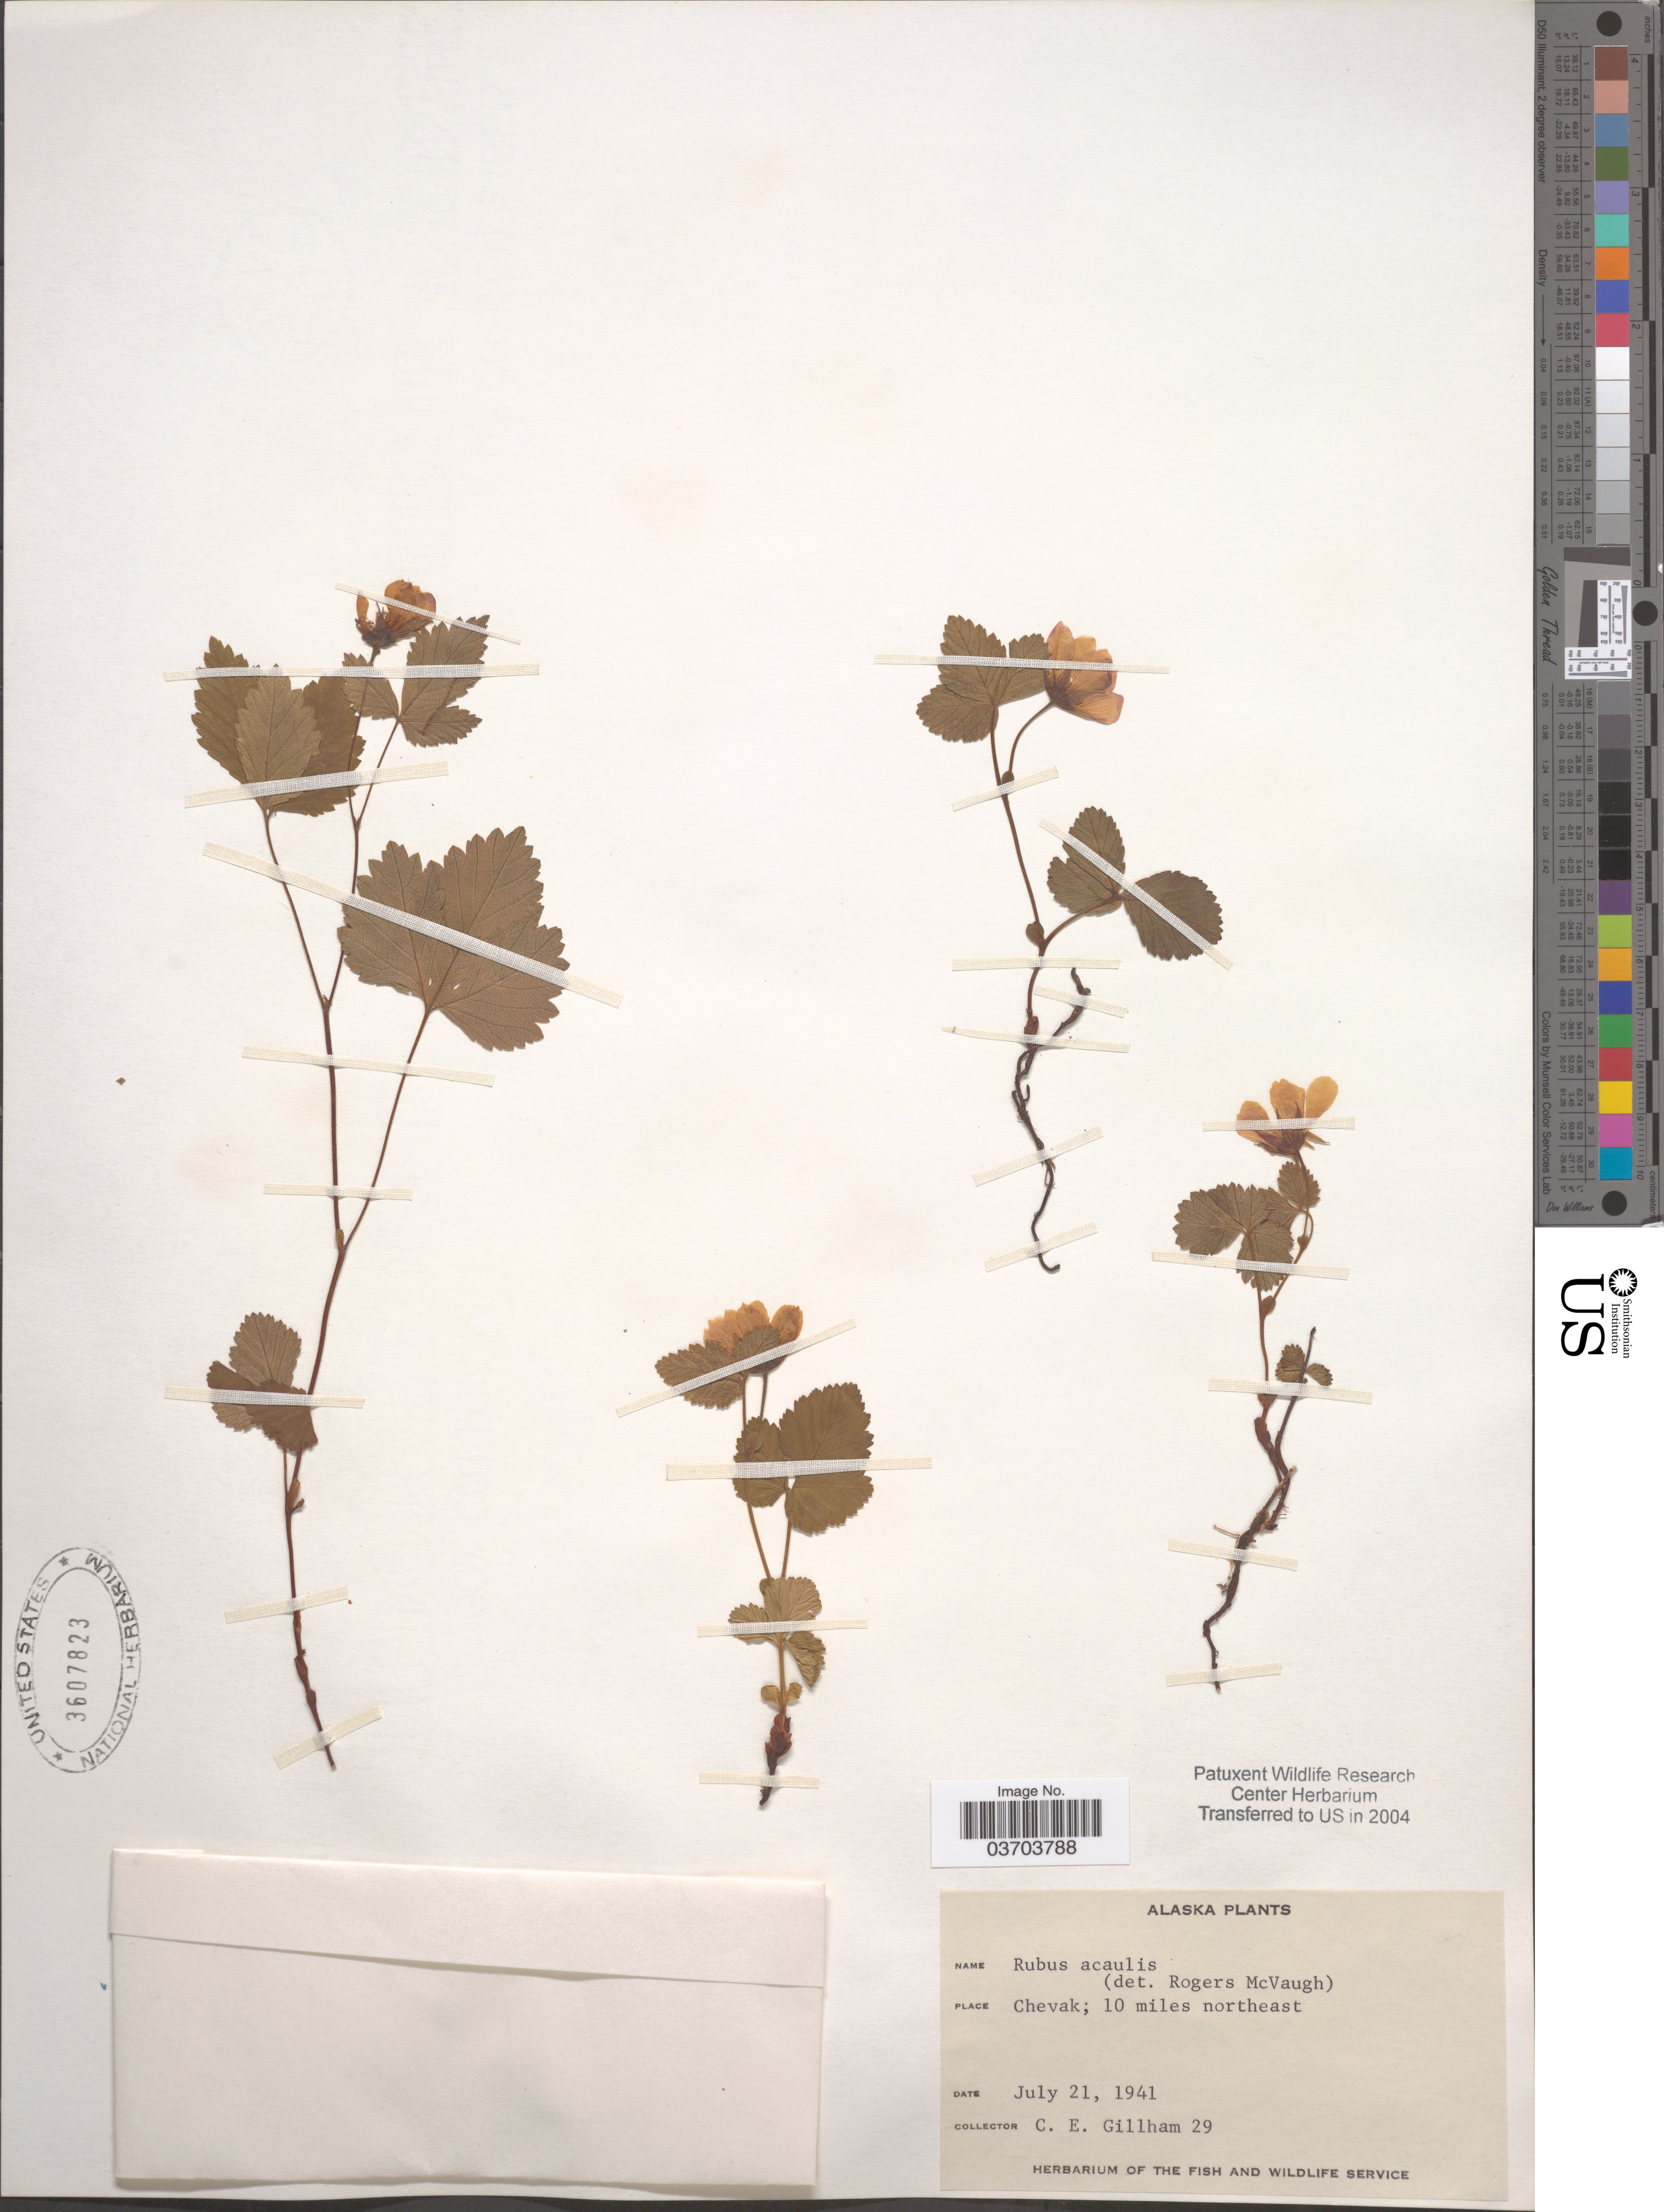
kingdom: Plantae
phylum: Tracheophyta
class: Magnoliopsida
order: Rosales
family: Rosaceae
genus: Rubus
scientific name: Rubus acaulis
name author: Michx.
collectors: C. Gillham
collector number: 29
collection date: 1941-07-21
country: United States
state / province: Alaska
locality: Chevak; 10 miles northeast.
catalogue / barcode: US 3607823